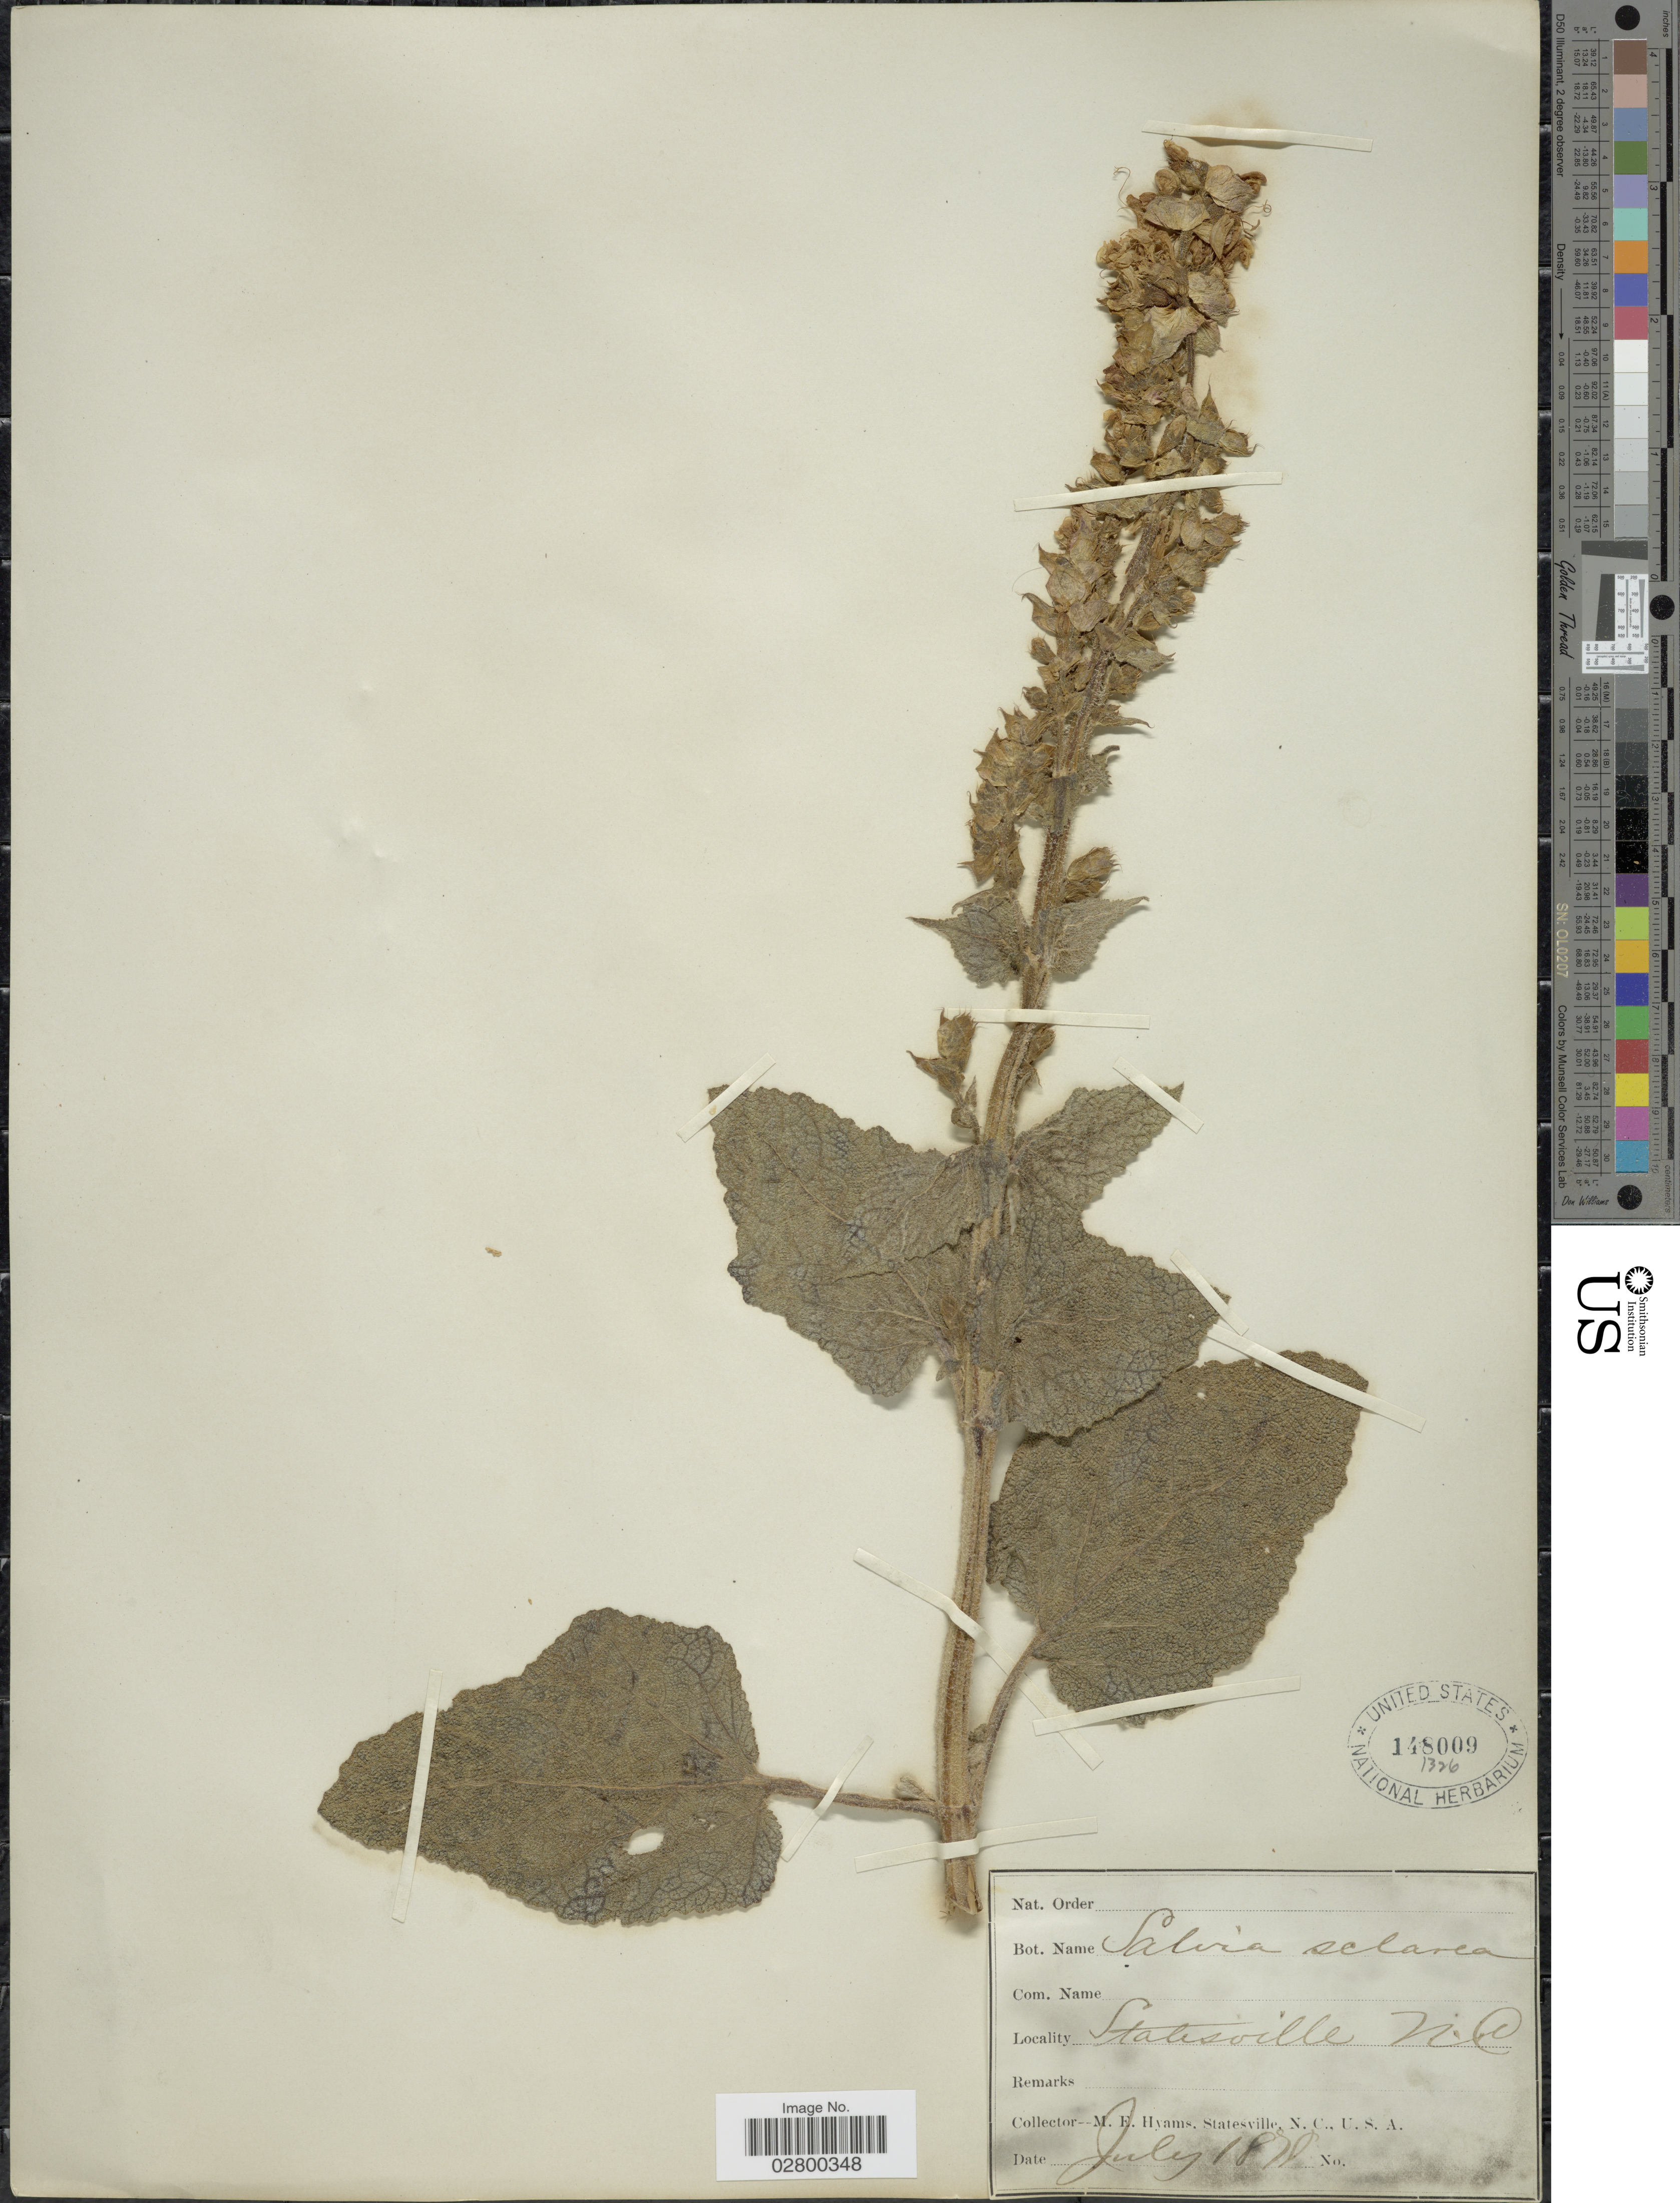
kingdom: Plantae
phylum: Tracheophyta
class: Magnoliopsida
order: Lamiales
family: Lamiaceae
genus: Salvia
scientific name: Salvia sclarea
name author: L.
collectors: M. E. Hyams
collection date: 1878-07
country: United States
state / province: North Carolina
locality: Statesville N.C.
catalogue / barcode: US 148009